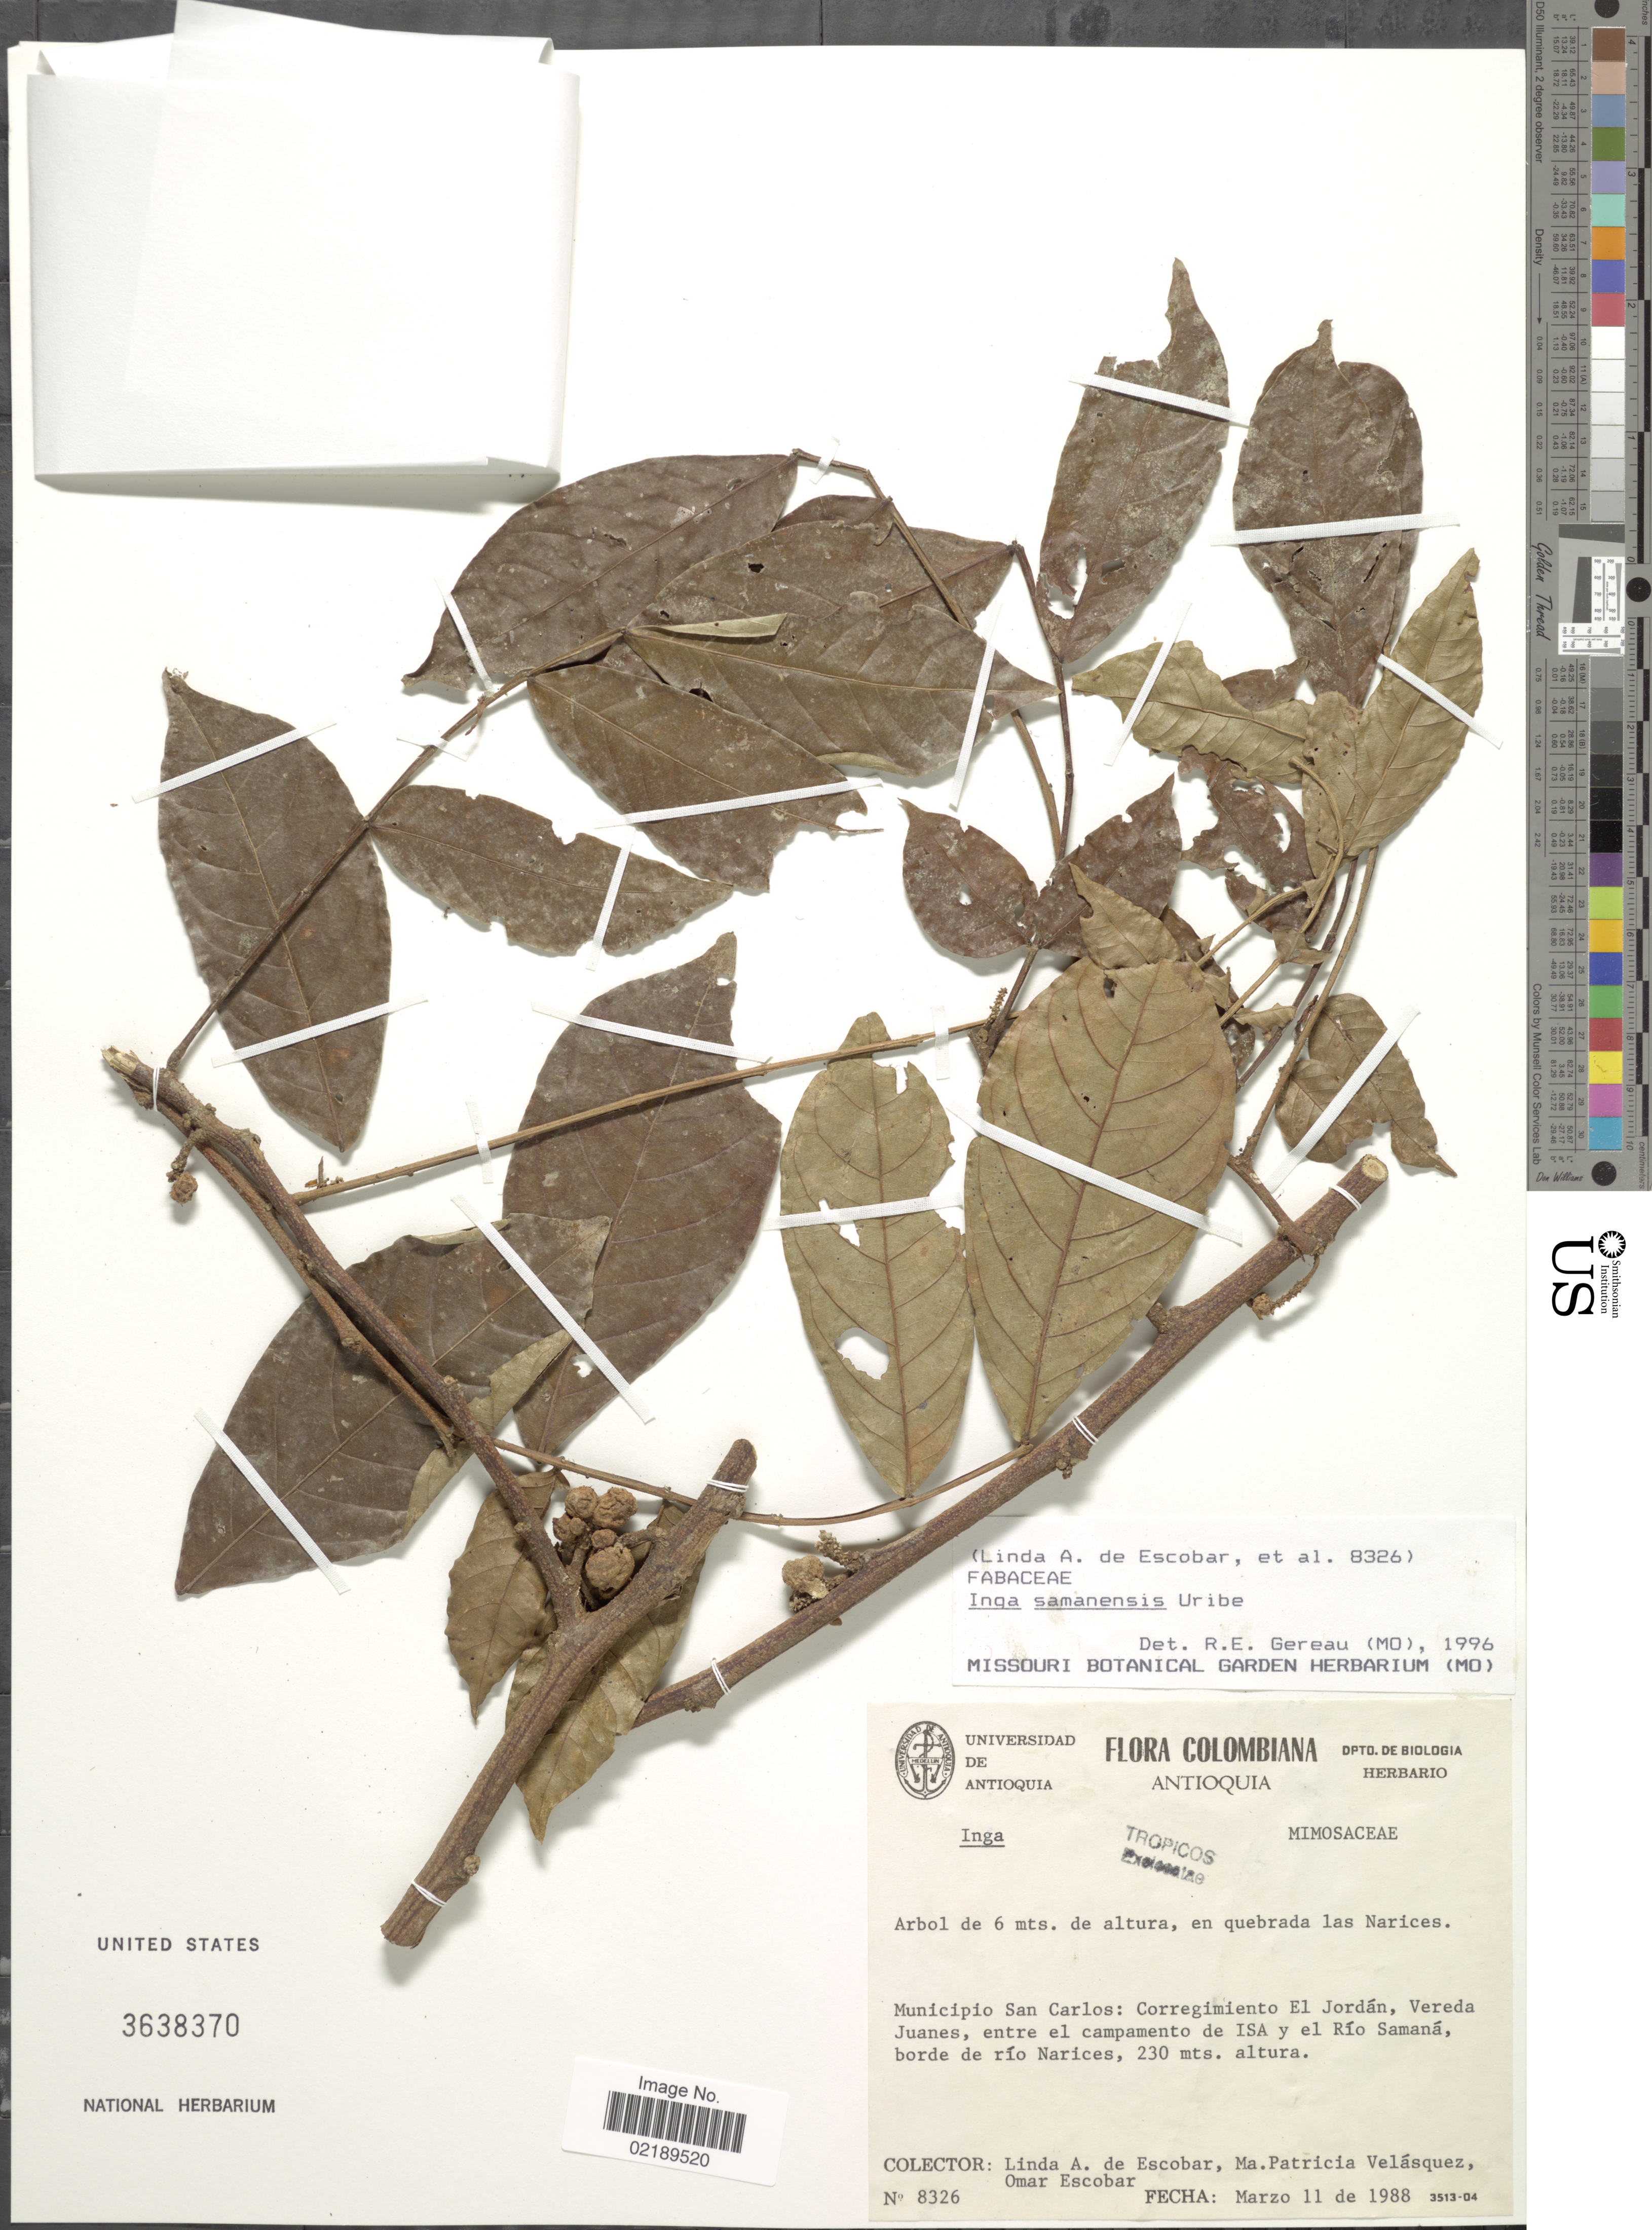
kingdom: Plantae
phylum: Tracheophyta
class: Magnoliopsida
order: Fabales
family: Fabaceae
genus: Inga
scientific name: Inga samanensis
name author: L. Uribe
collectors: L. Escobar, P. Velasquez & O. D. Escobar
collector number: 8326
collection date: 1988-03-11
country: Colombia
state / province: Antioquia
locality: Municipio San Carlos: Corregimiento El Jordan, Vereda Juanes, entre el campamento de ISA y el Rio Samana, borde de rio Narices.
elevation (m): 230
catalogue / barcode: US 3638370